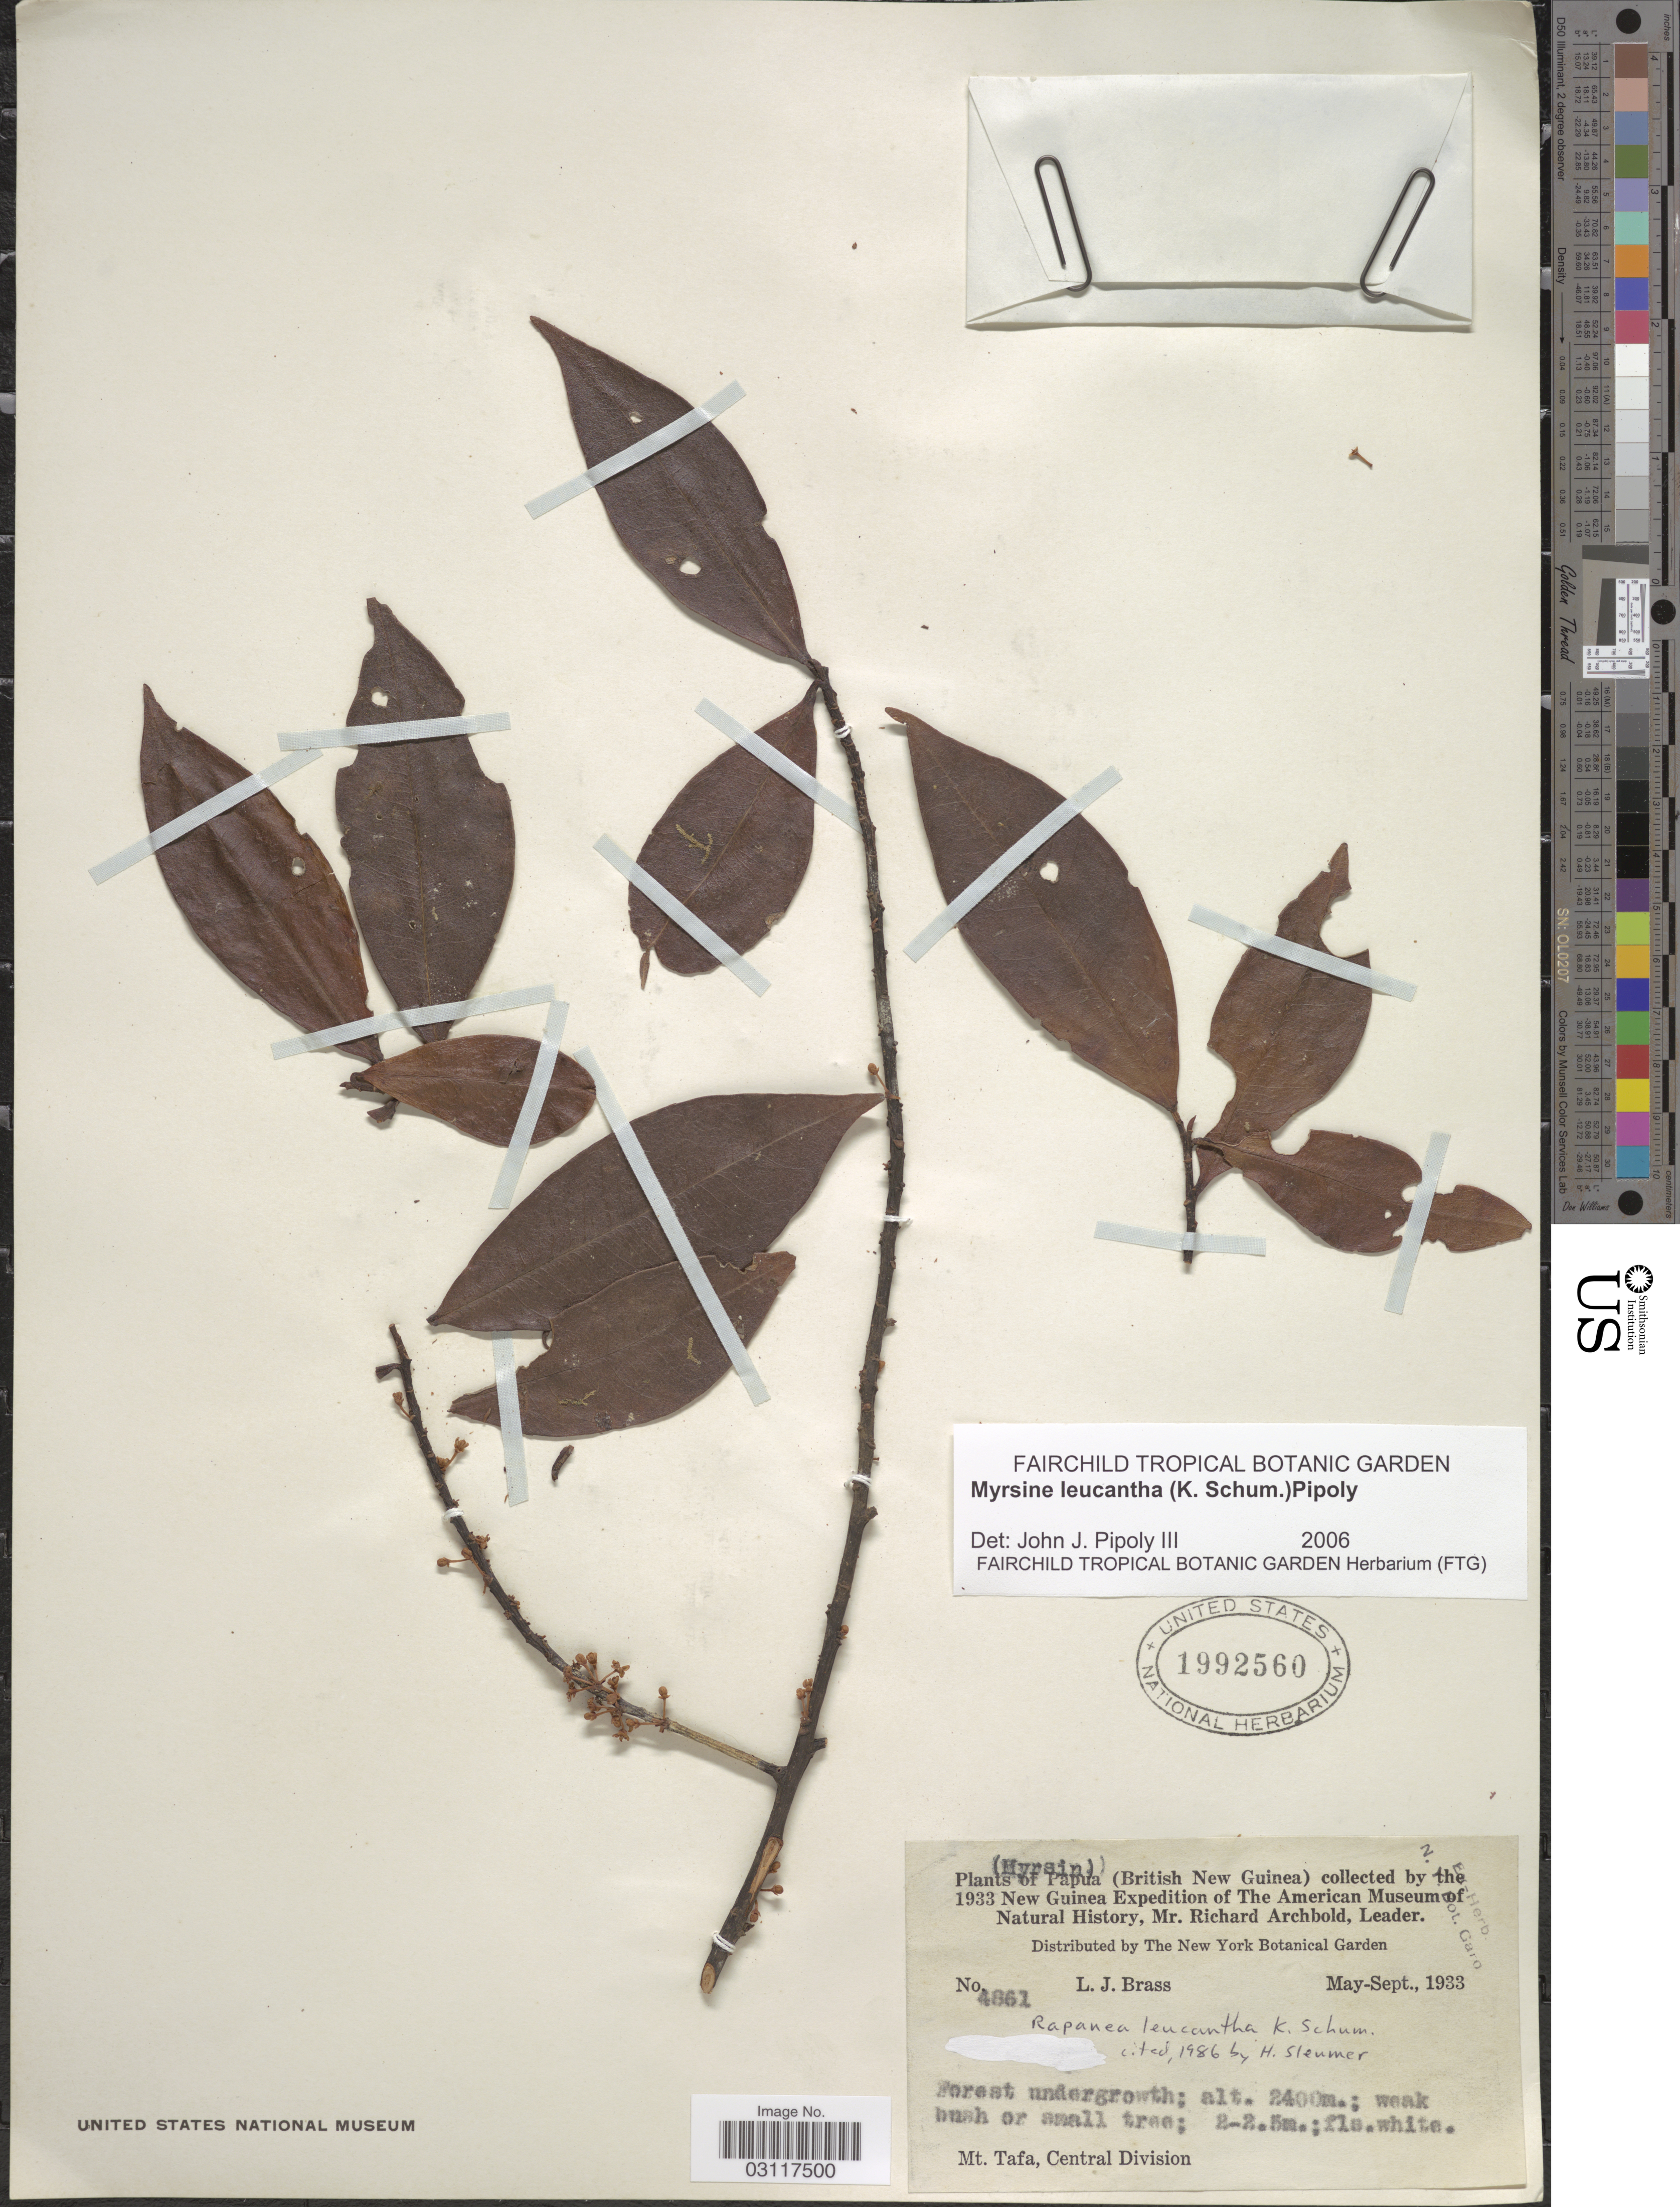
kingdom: Plantae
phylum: Tracheophyta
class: Magnoliopsida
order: Ericales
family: Primulaceae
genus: Myrsine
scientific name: Myrsine leucantha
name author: (K. Schum.) Pipoly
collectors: L. J. Brass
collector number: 4861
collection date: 1933-05/1933-09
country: Papua New Guinea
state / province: Central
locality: Papua (British New Guinea), Mt. Tafa, Central Division.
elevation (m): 2400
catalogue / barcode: US 1992560